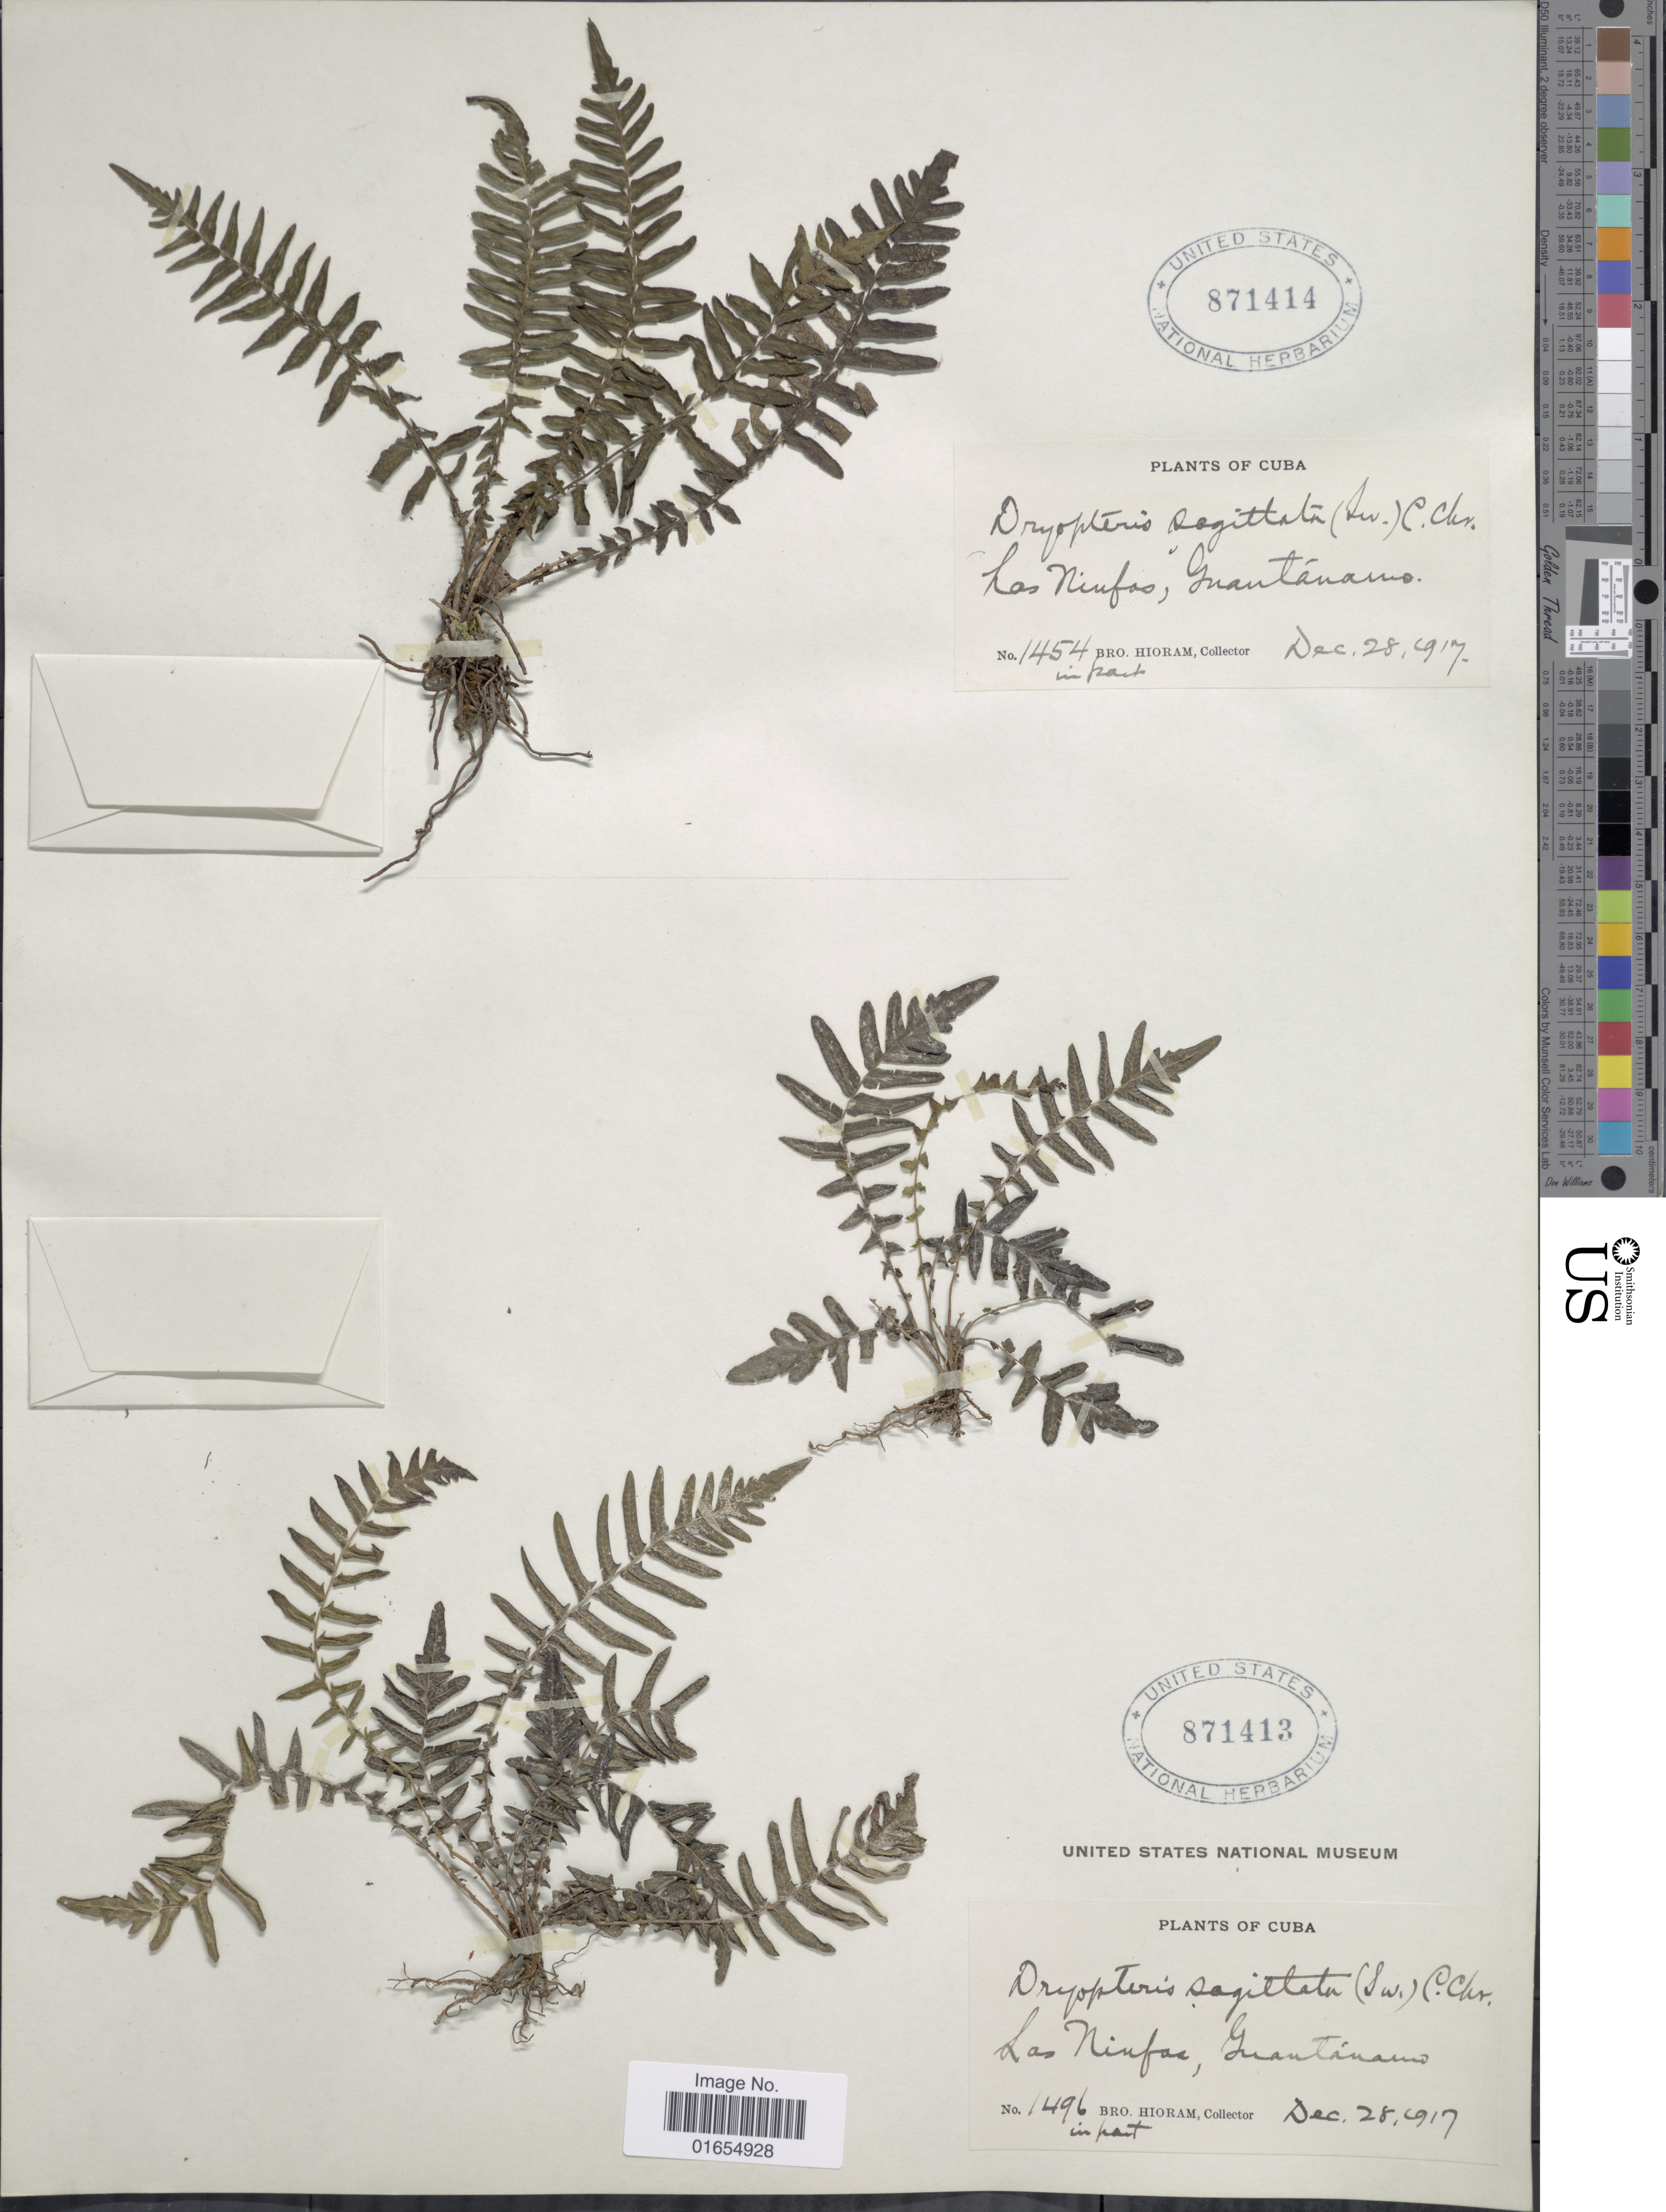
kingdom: Plantae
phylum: Tracheophyta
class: Polypodiopsida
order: Polypodiales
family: Thelypteridaceae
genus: Goniopteris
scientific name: Goniopteris sagittata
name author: (Sw.) Pic. Serm.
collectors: Bro. Hioram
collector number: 1496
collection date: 1917-12-28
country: Cuba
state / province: Guantánamo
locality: Las Ninfas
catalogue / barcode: US 871413